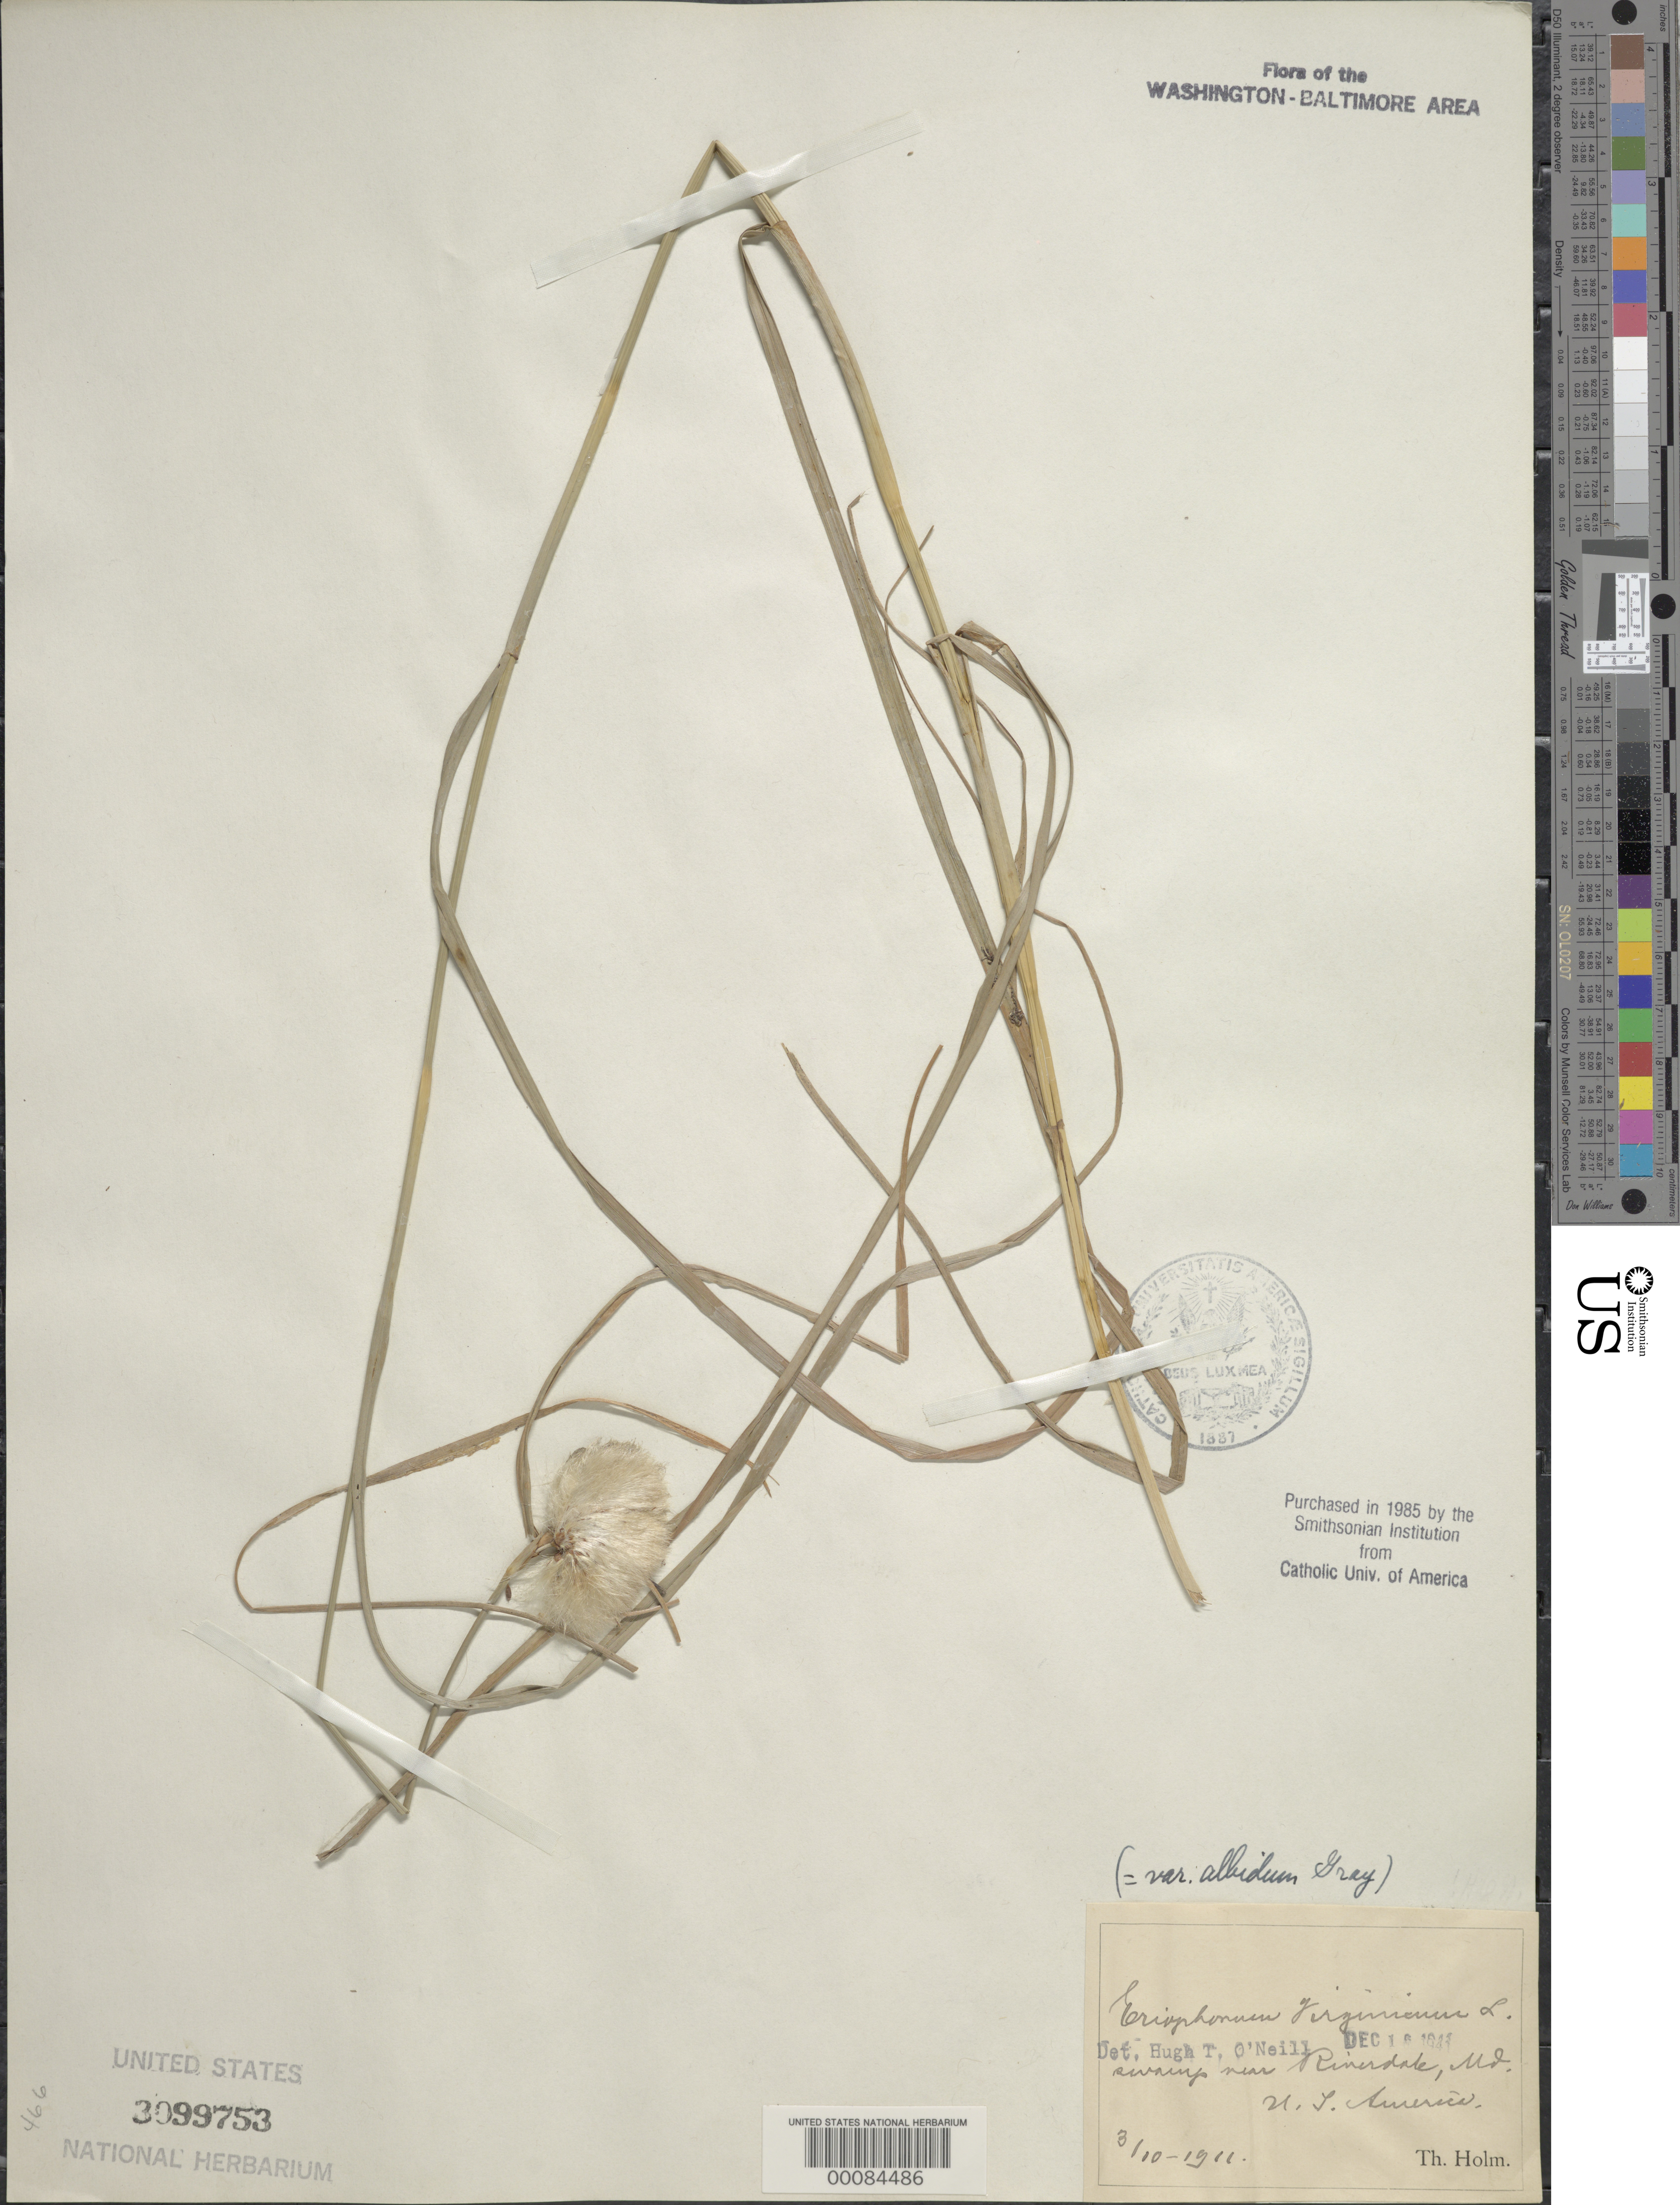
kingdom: Plantae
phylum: Tracheophyta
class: Liliopsida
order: Poales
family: Cyperaceae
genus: Eriophorum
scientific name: Eriophorum virginicum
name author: L.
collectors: T. Holm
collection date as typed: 03 Oct 1911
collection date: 1911-10-03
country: United States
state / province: Maryland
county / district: Prince George's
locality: Near Riverdale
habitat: Swamp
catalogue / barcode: US 3099753